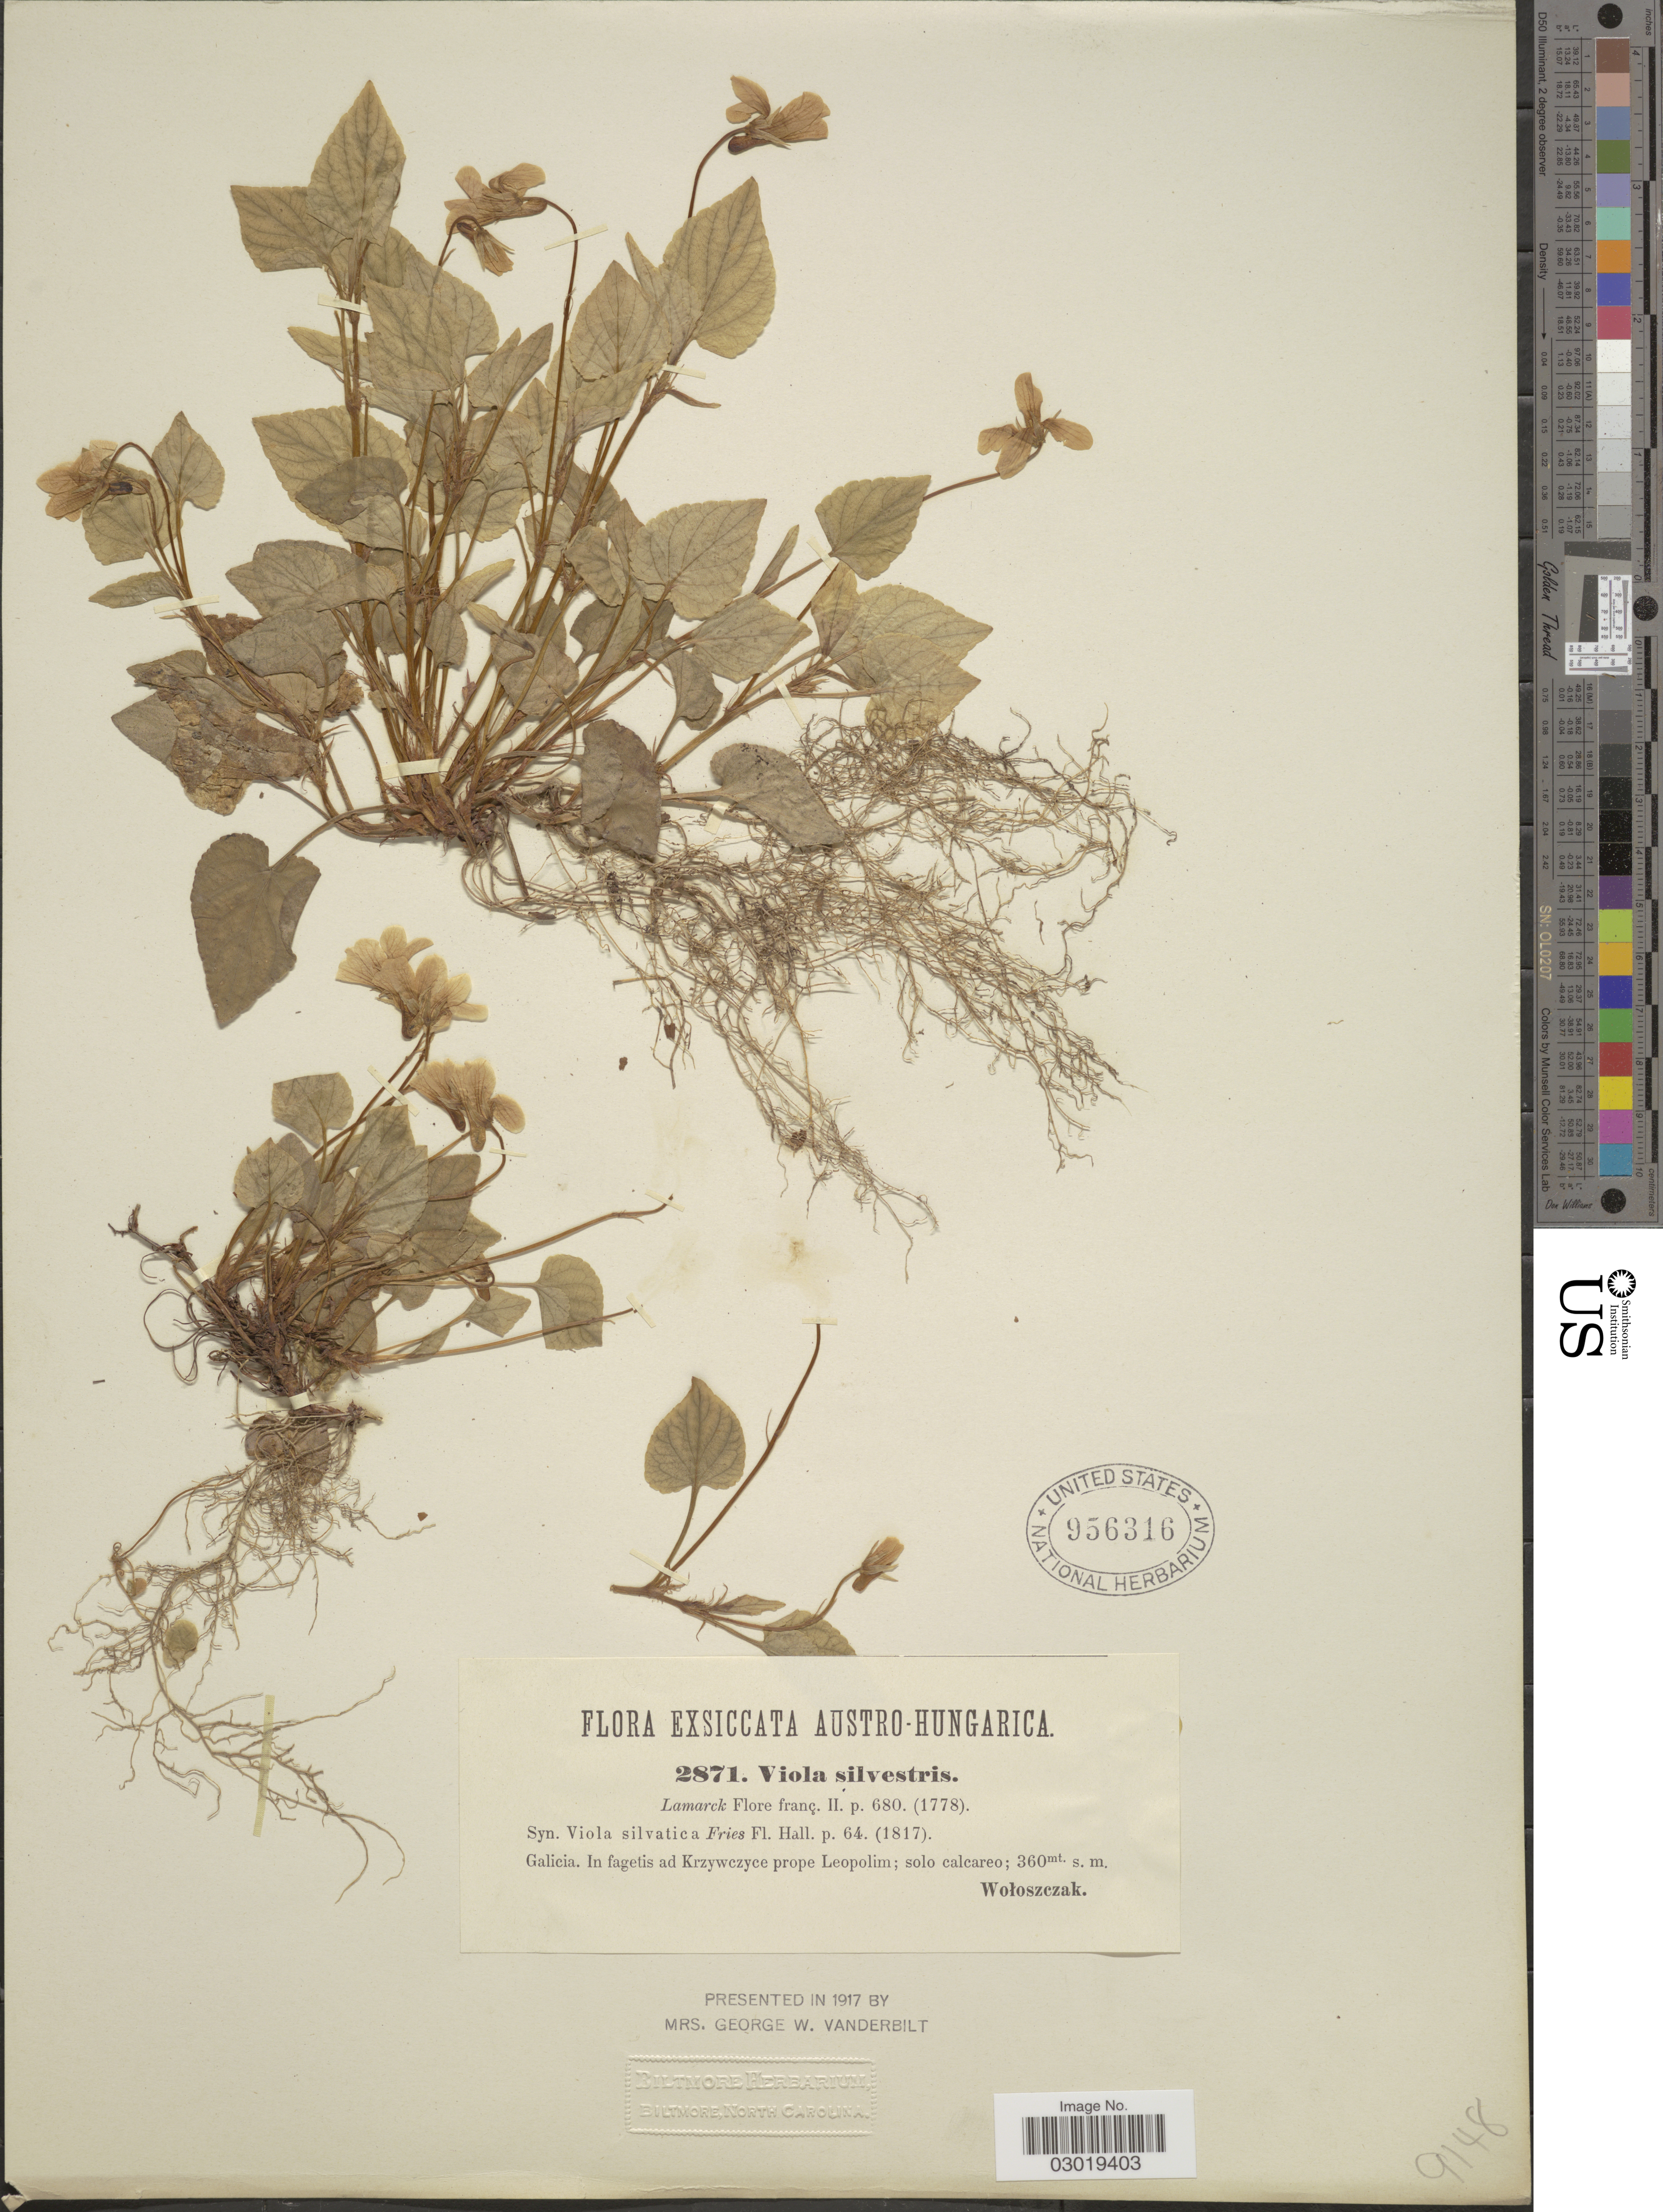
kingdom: Plantae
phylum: Tracheophyta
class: Magnoliopsida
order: Malpighiales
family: Violaceae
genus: Viola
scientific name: Viola sp.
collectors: Woloszczak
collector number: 2871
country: Poland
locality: Austro-Hungarica, Galicia. In fagetis ad Krzywczyce prope Leopolim.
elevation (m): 360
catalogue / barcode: US 956316